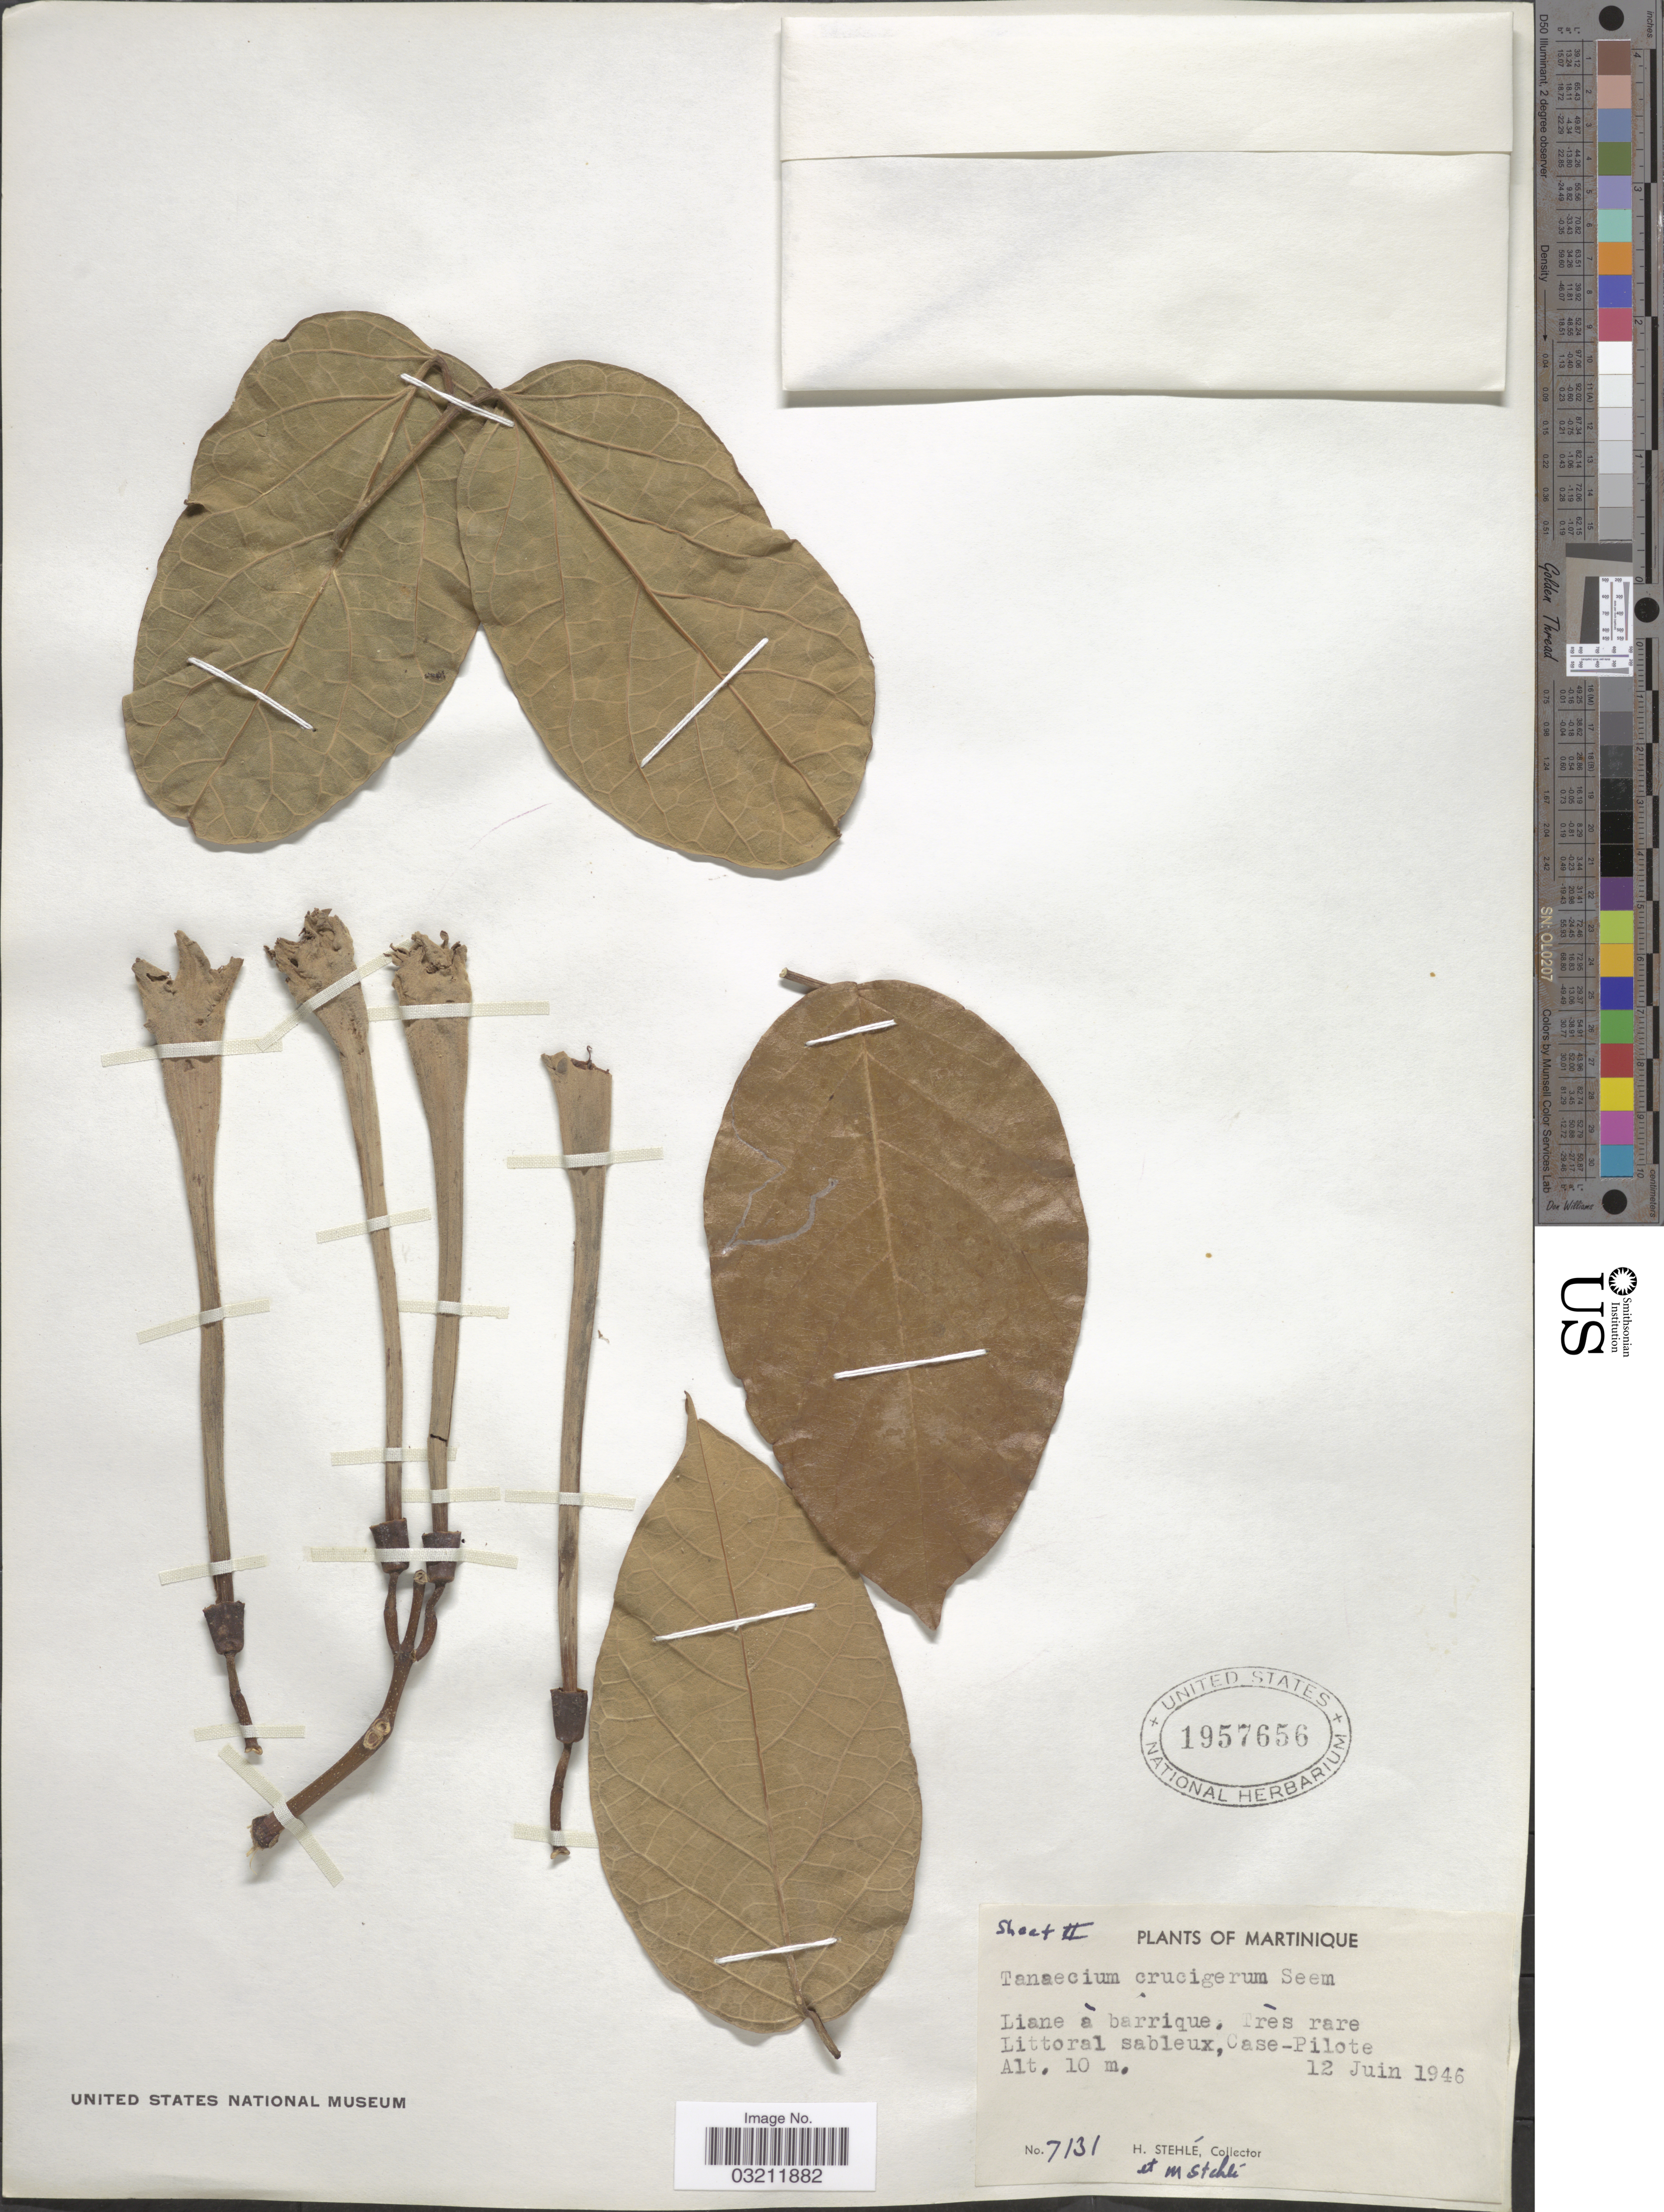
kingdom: Plantae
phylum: Tracheophyta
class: Magnoliopsida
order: Lamiales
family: Bignoniaceae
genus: Tanaecium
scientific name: Tanaecium crucigerum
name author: Seem.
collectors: H. Stehlé & M. Stehlé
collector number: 7131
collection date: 1946-06-12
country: Martinique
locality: Case-Pilote.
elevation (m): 10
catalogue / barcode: US 1957656